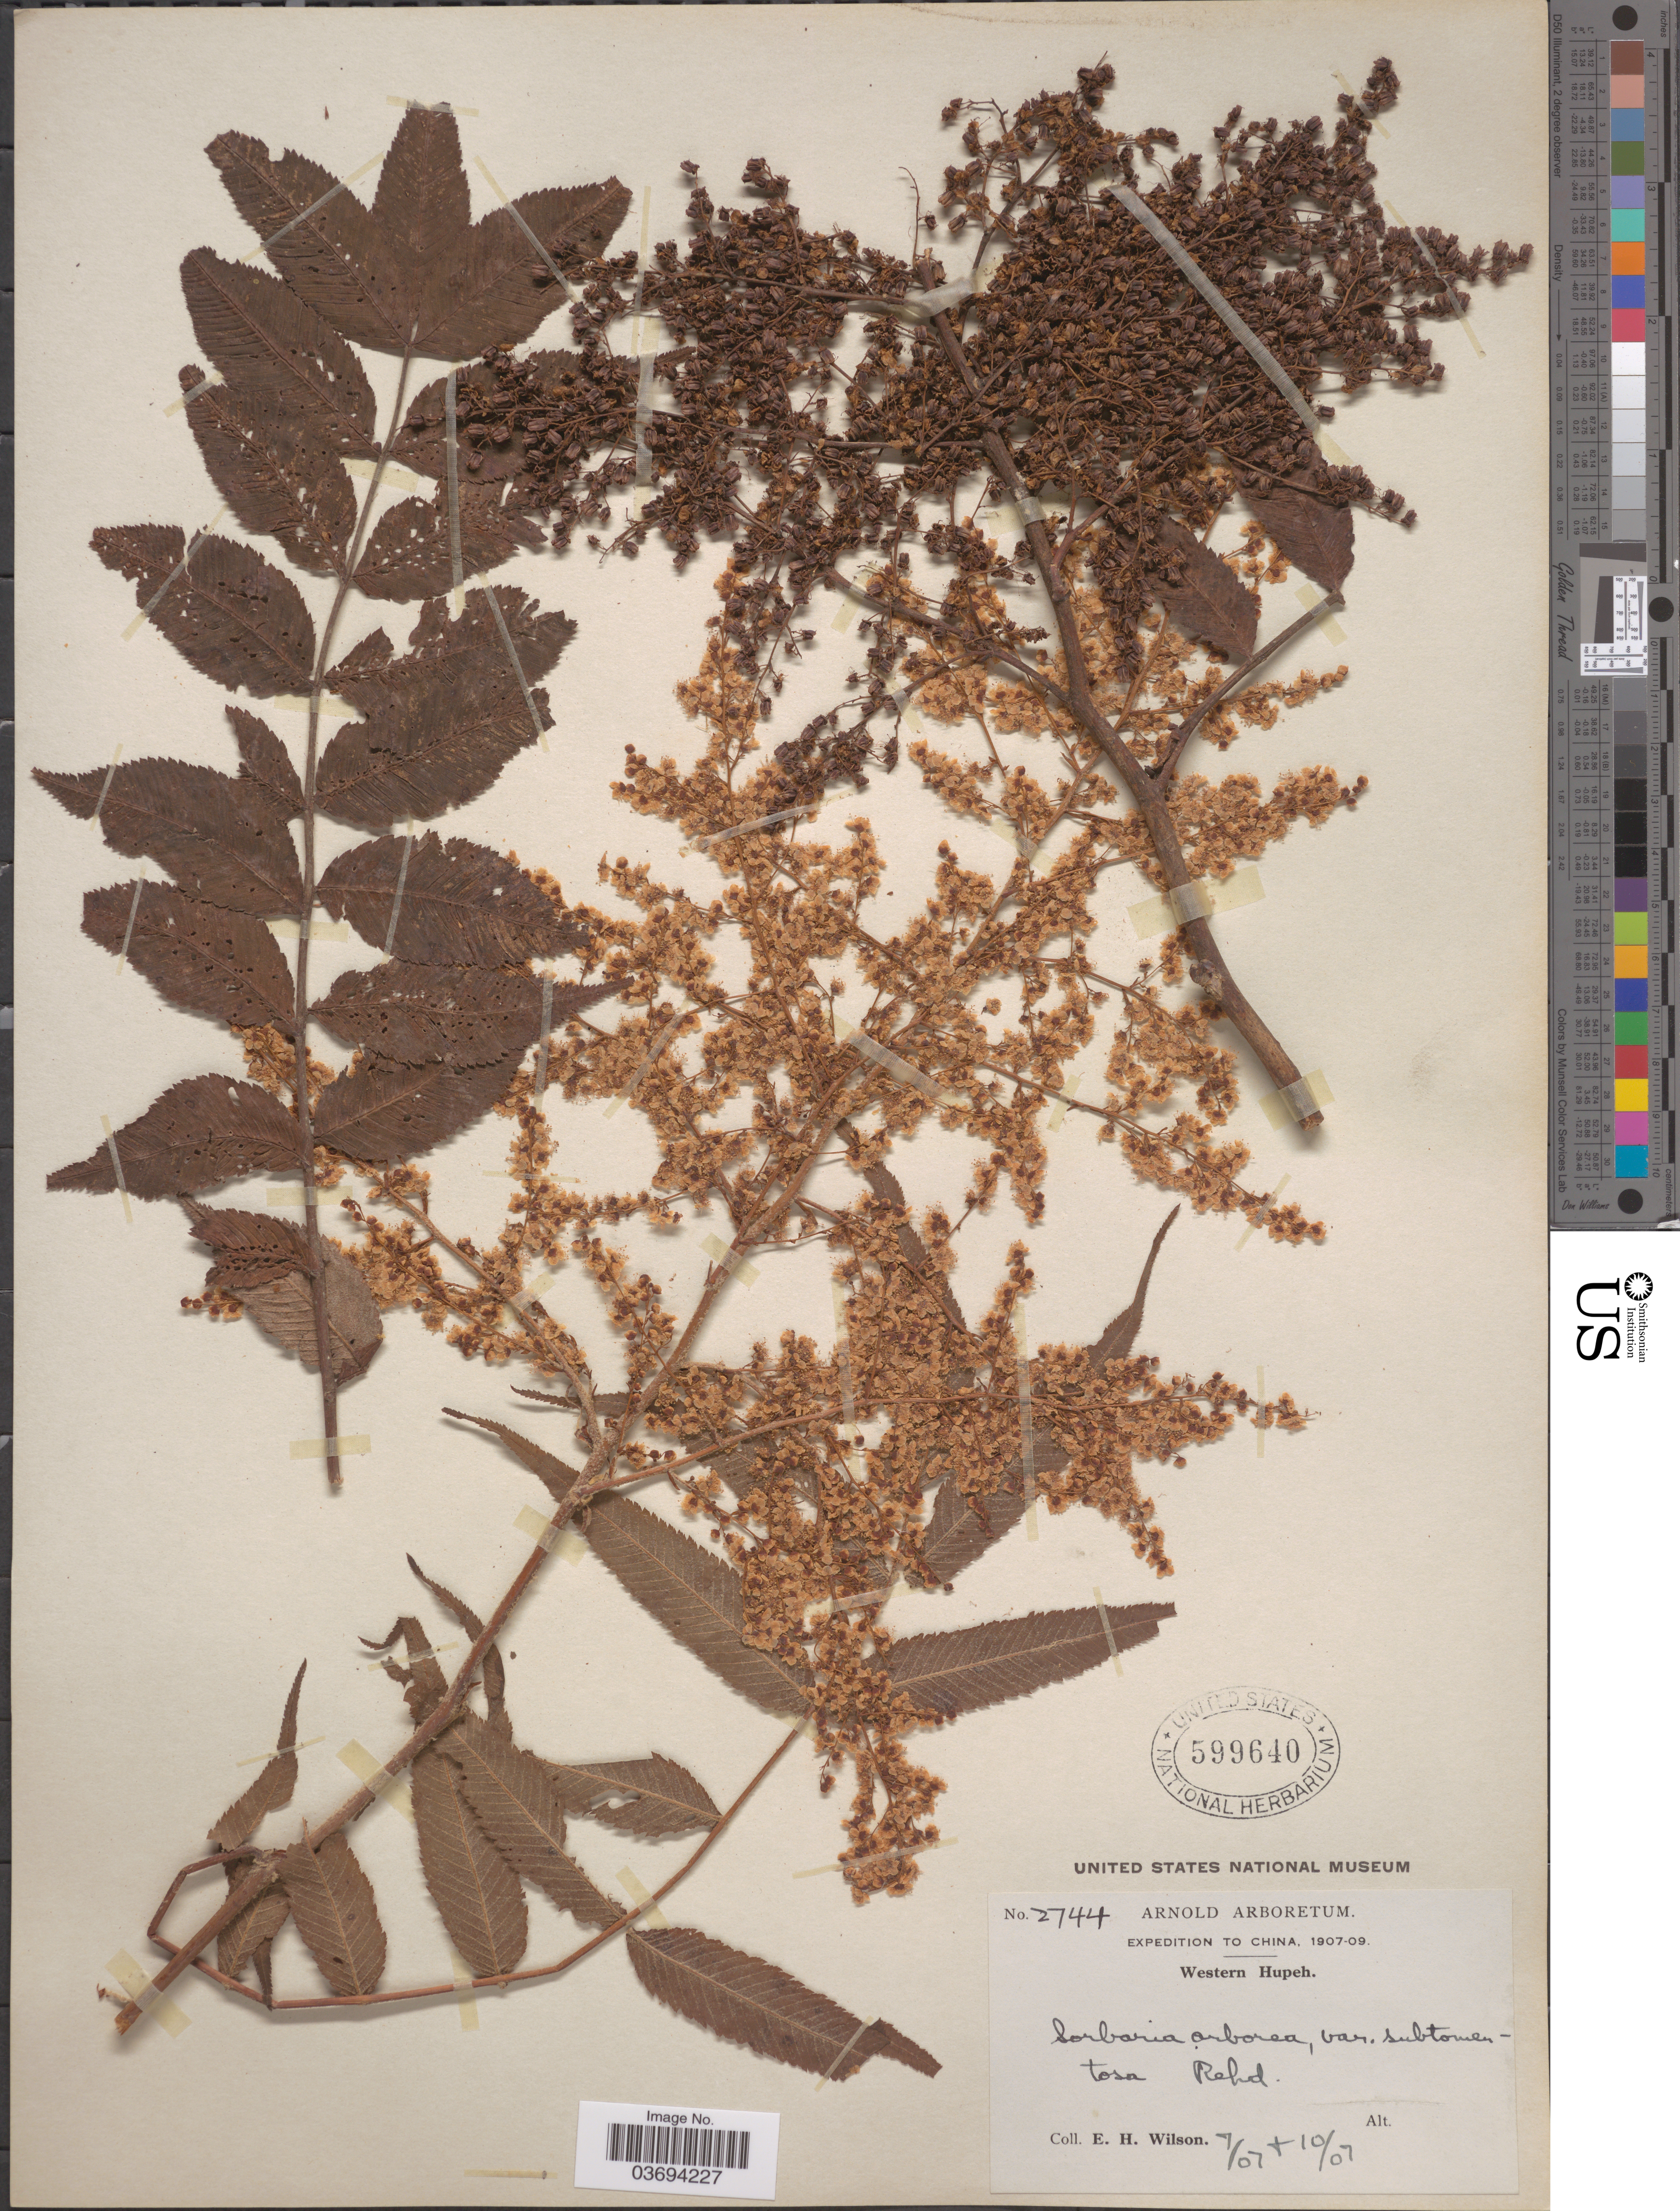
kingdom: Plantae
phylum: Tracheophyta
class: Magnoliopsida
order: Rosales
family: Rosaceae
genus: Sorbaria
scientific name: Sorbaria arborea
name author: C.K. Schneid.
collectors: E. Wilson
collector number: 2744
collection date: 1907-07/1907-10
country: China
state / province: Hubei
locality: Western Hupeh.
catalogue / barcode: US 599640